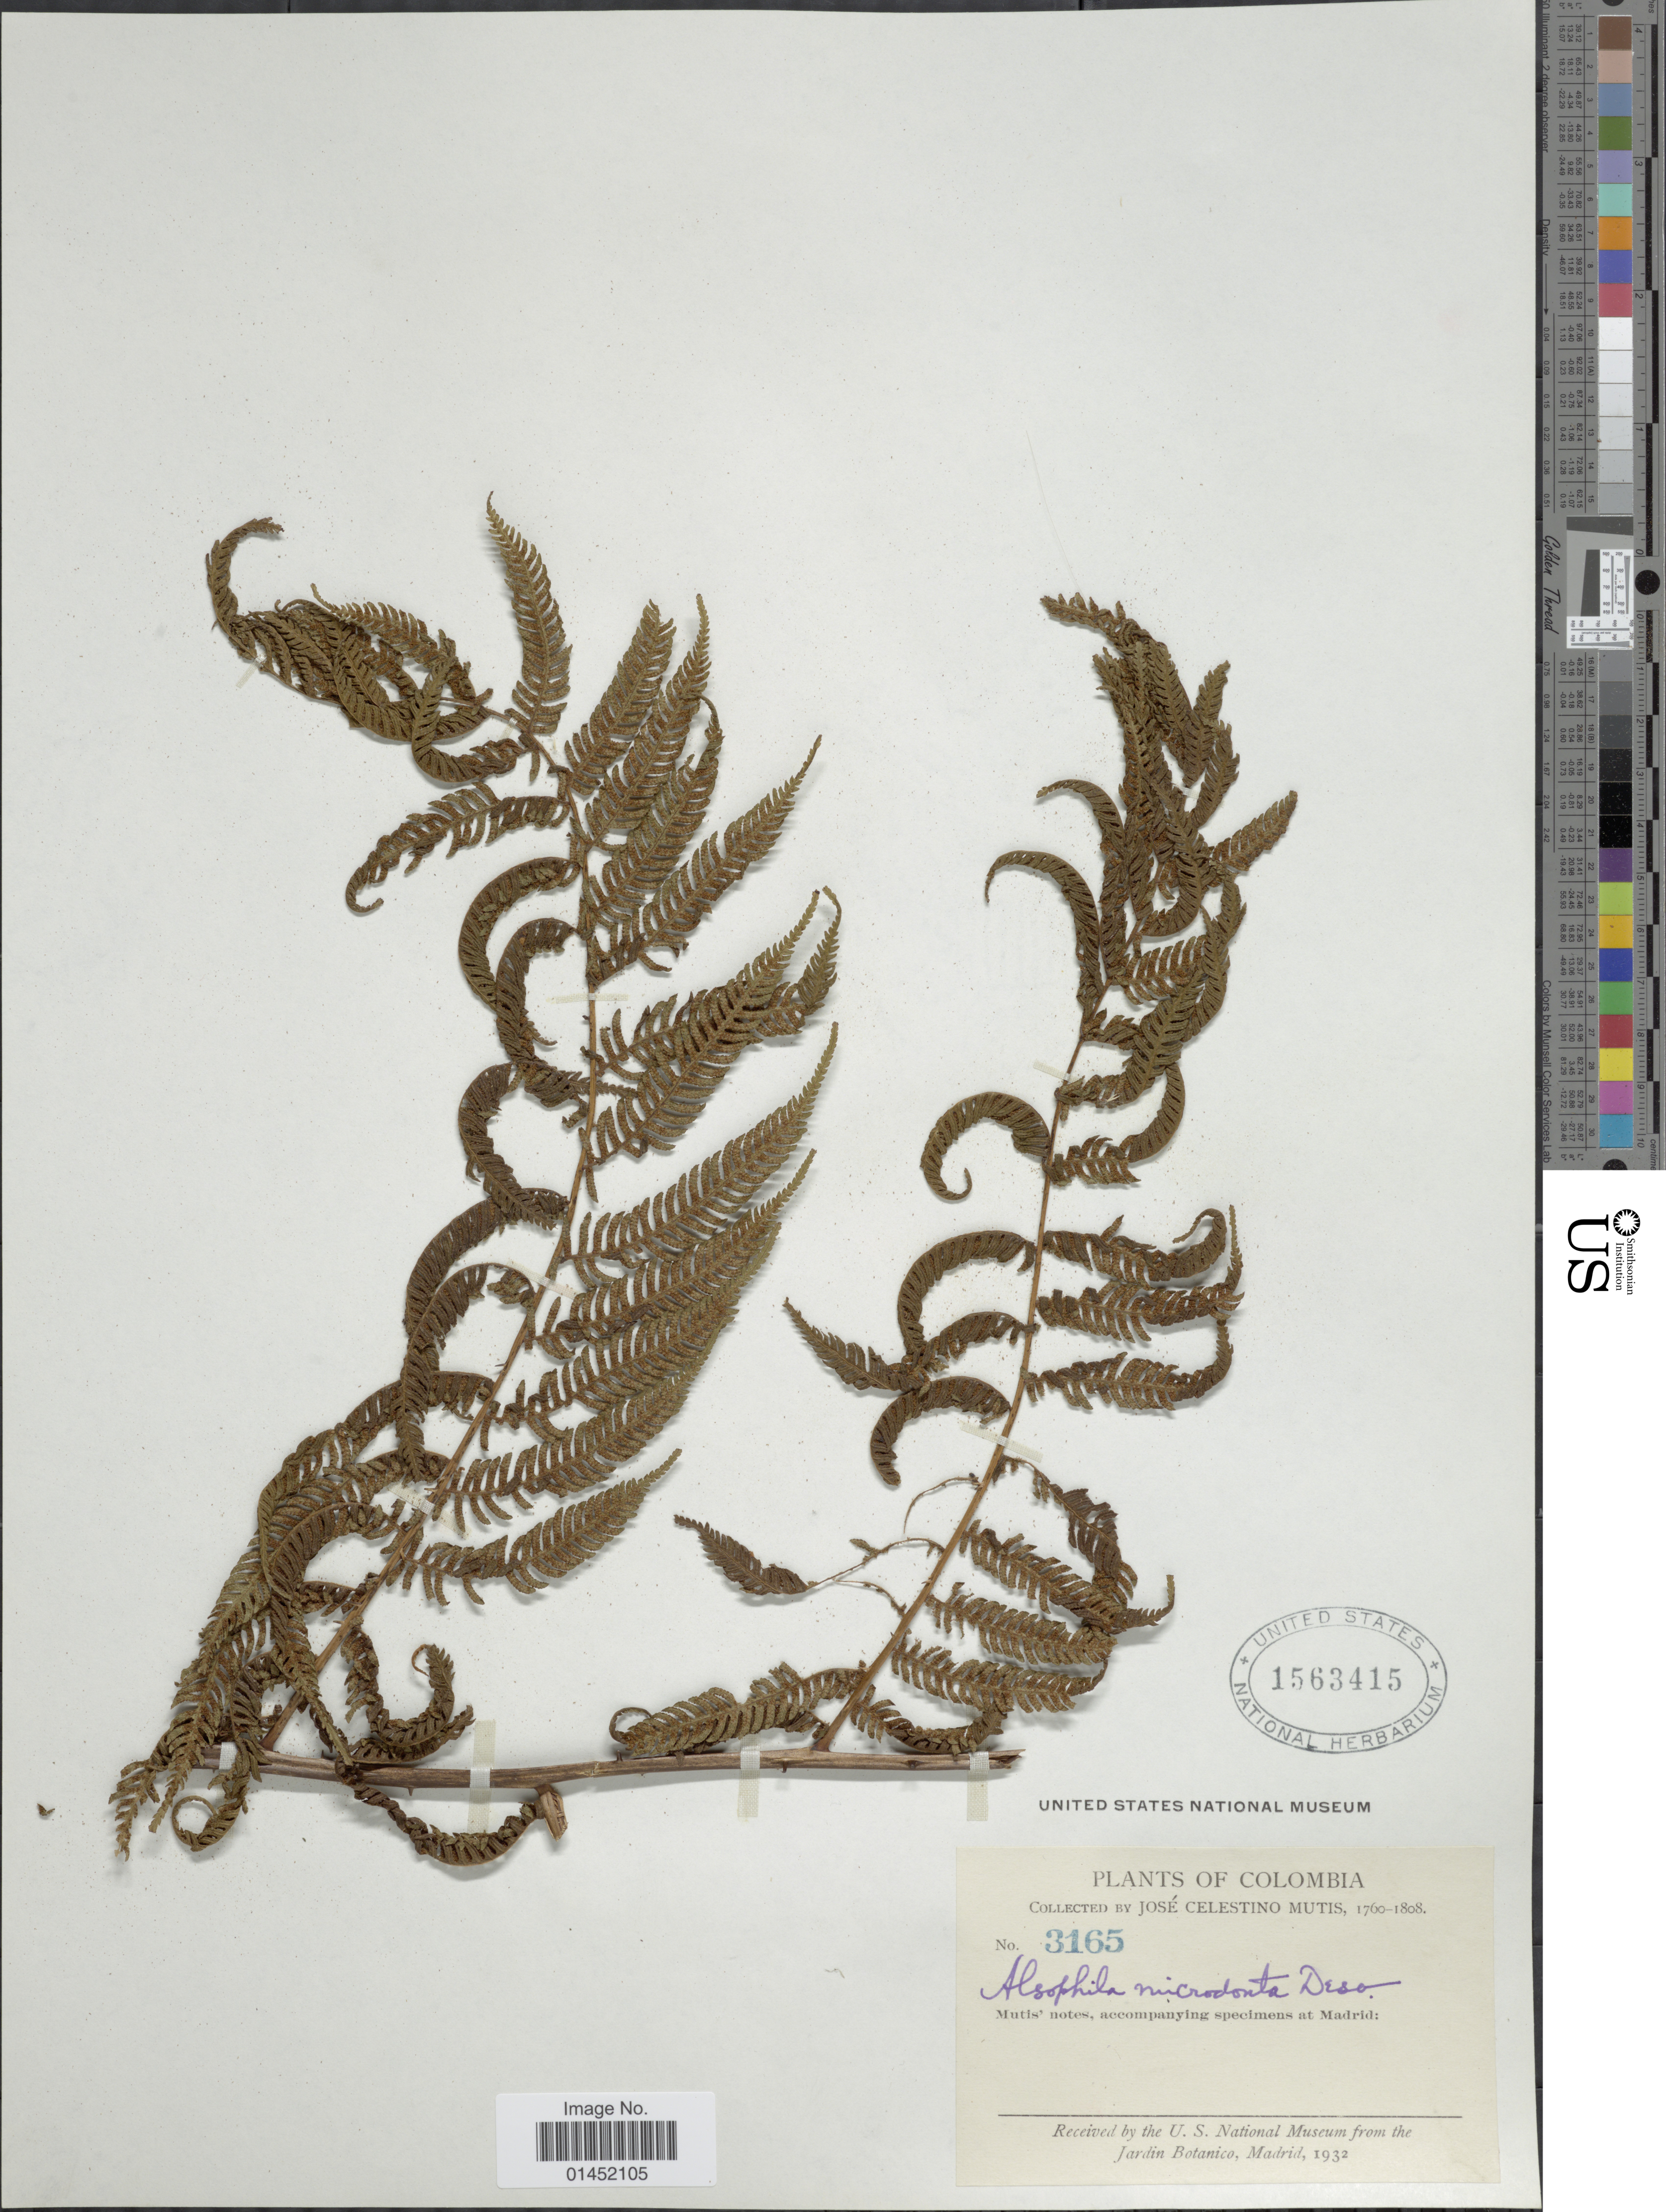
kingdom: Plantae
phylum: Tracheophyta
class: Polypodiopsida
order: Cyatheales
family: Cyatheaceae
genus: Cyathea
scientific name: Cyathea microdonta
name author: (Desv.) Domin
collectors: J. C. B. Mutis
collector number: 3165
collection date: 1760/1808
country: Colombia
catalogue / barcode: US 1563415